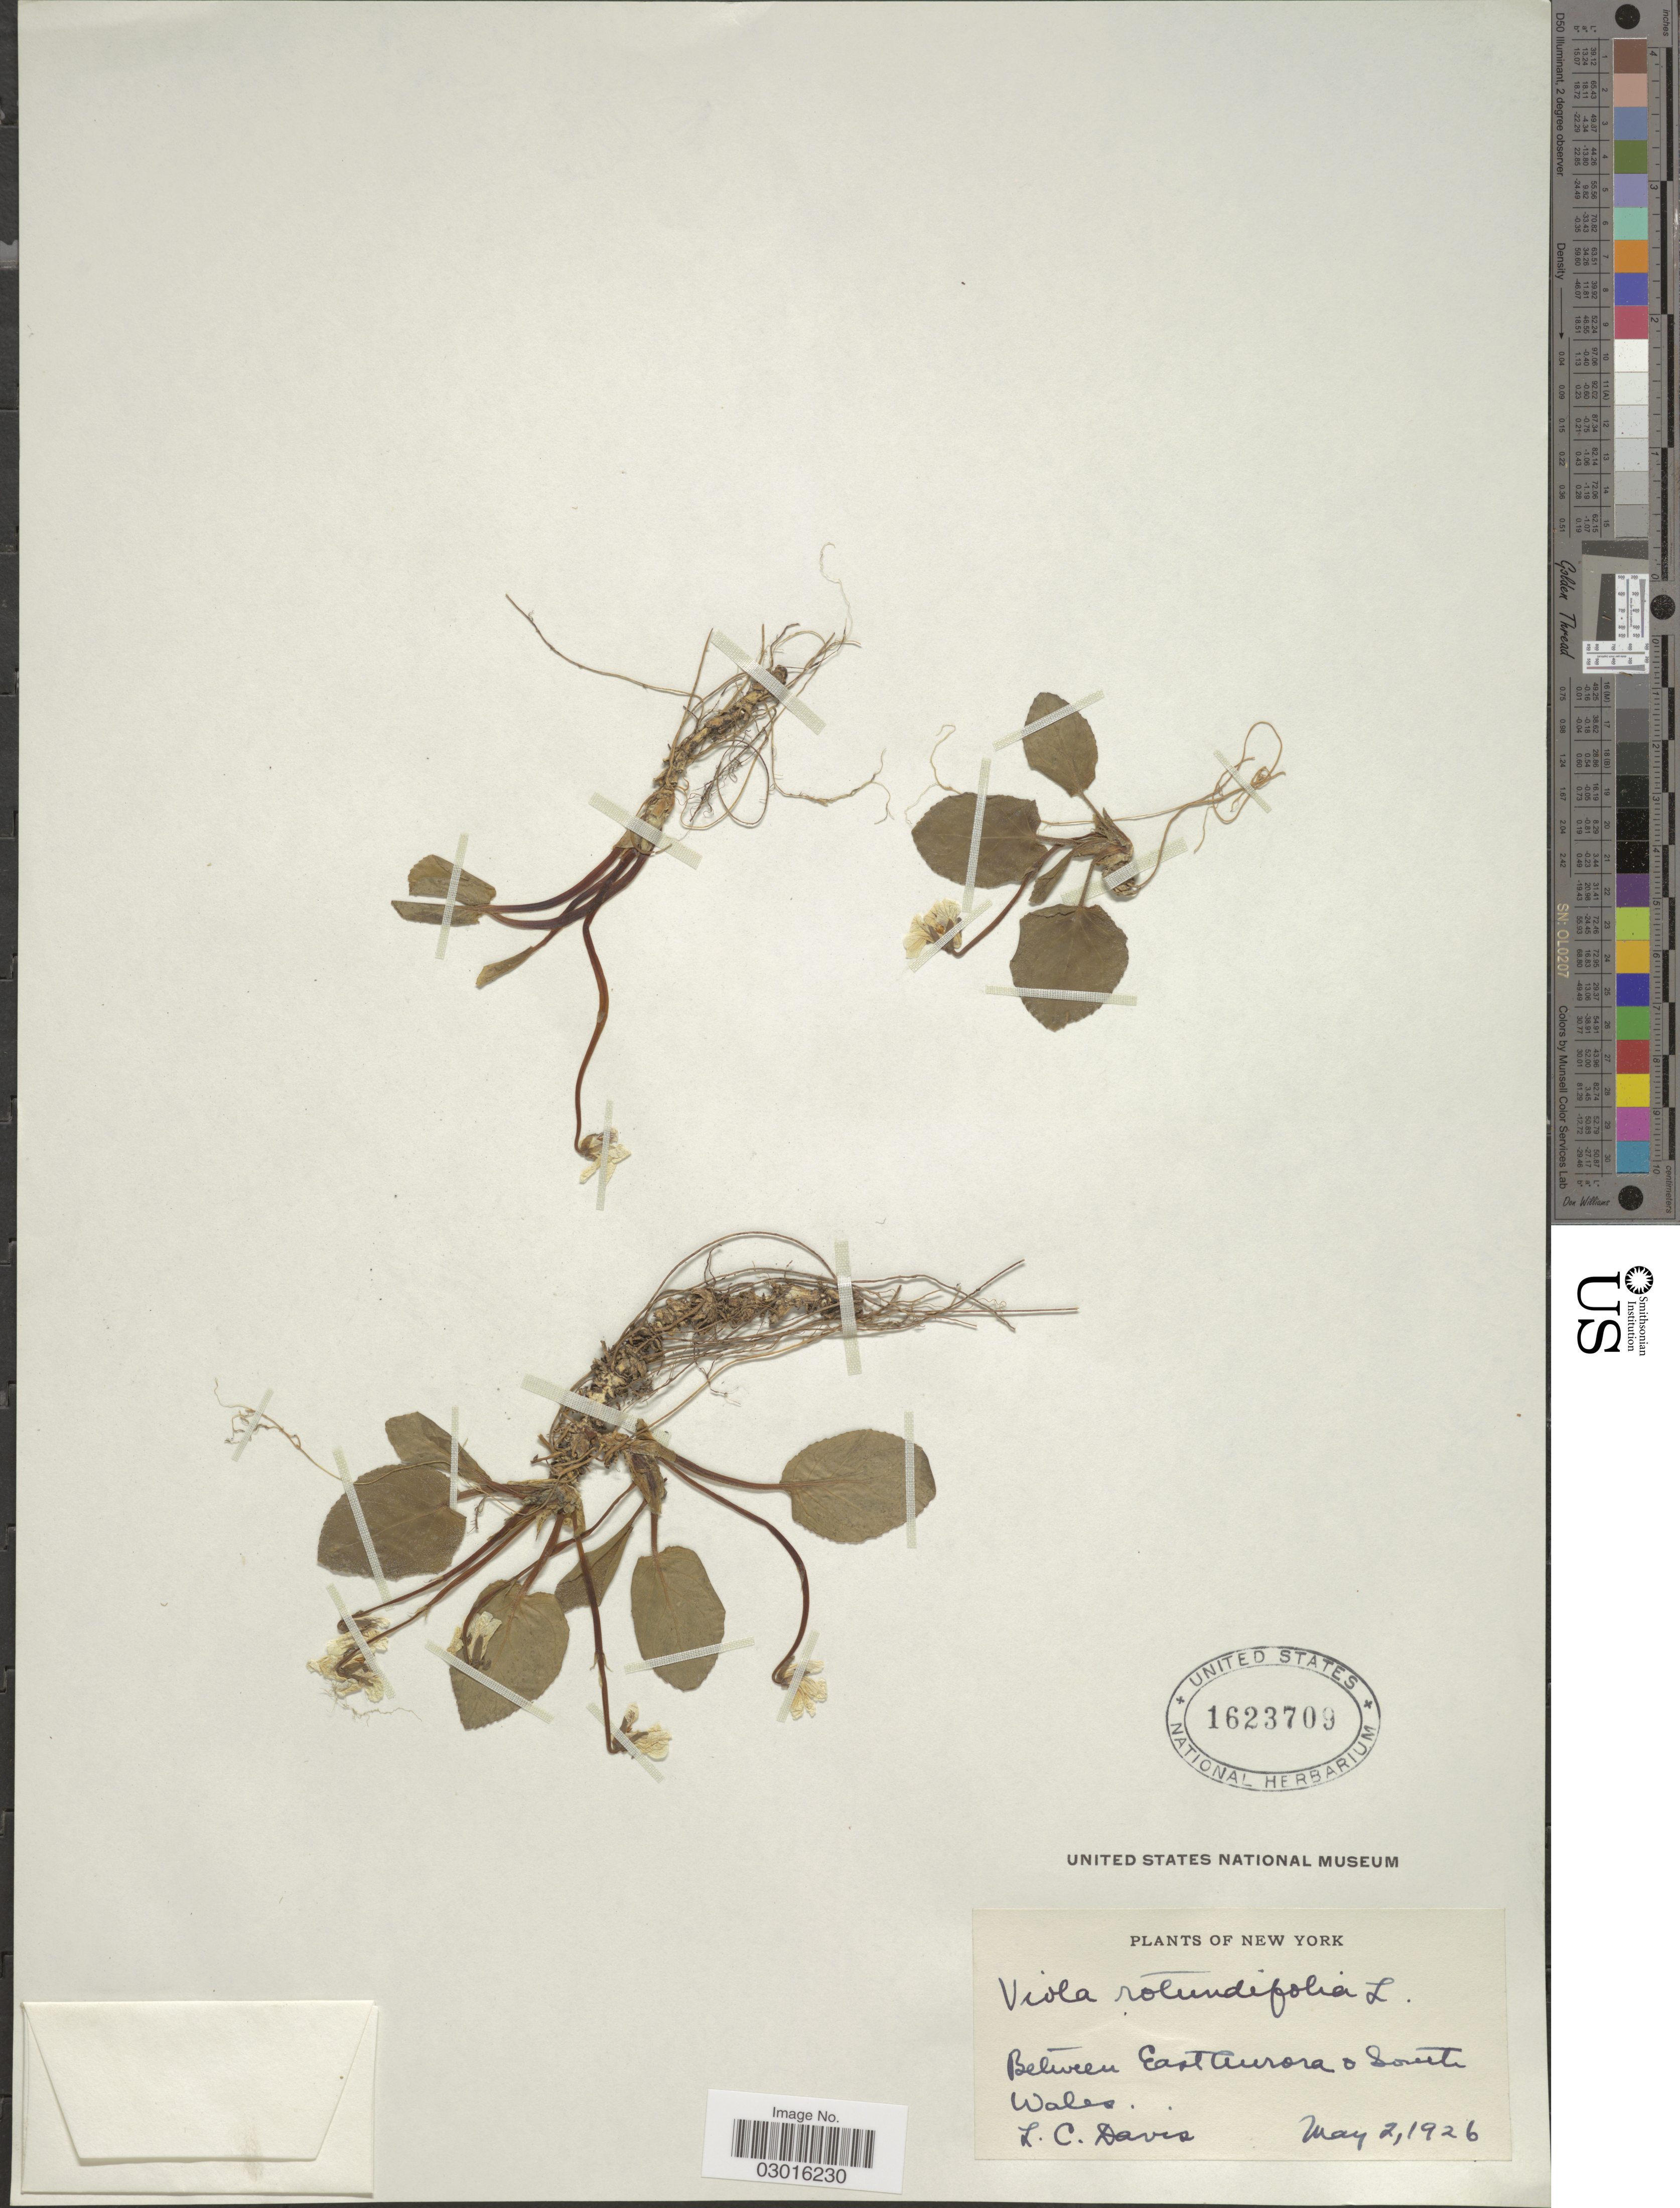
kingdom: Plantae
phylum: Tracheophyta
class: Magnoliopsida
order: Malpighiales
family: Violaceae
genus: Viola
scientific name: Viola rotundifolia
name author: Michx.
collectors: L. C. Davis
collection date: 1926-05-02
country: United States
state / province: New York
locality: Between East Aurora o South Wales.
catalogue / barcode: US 1623709